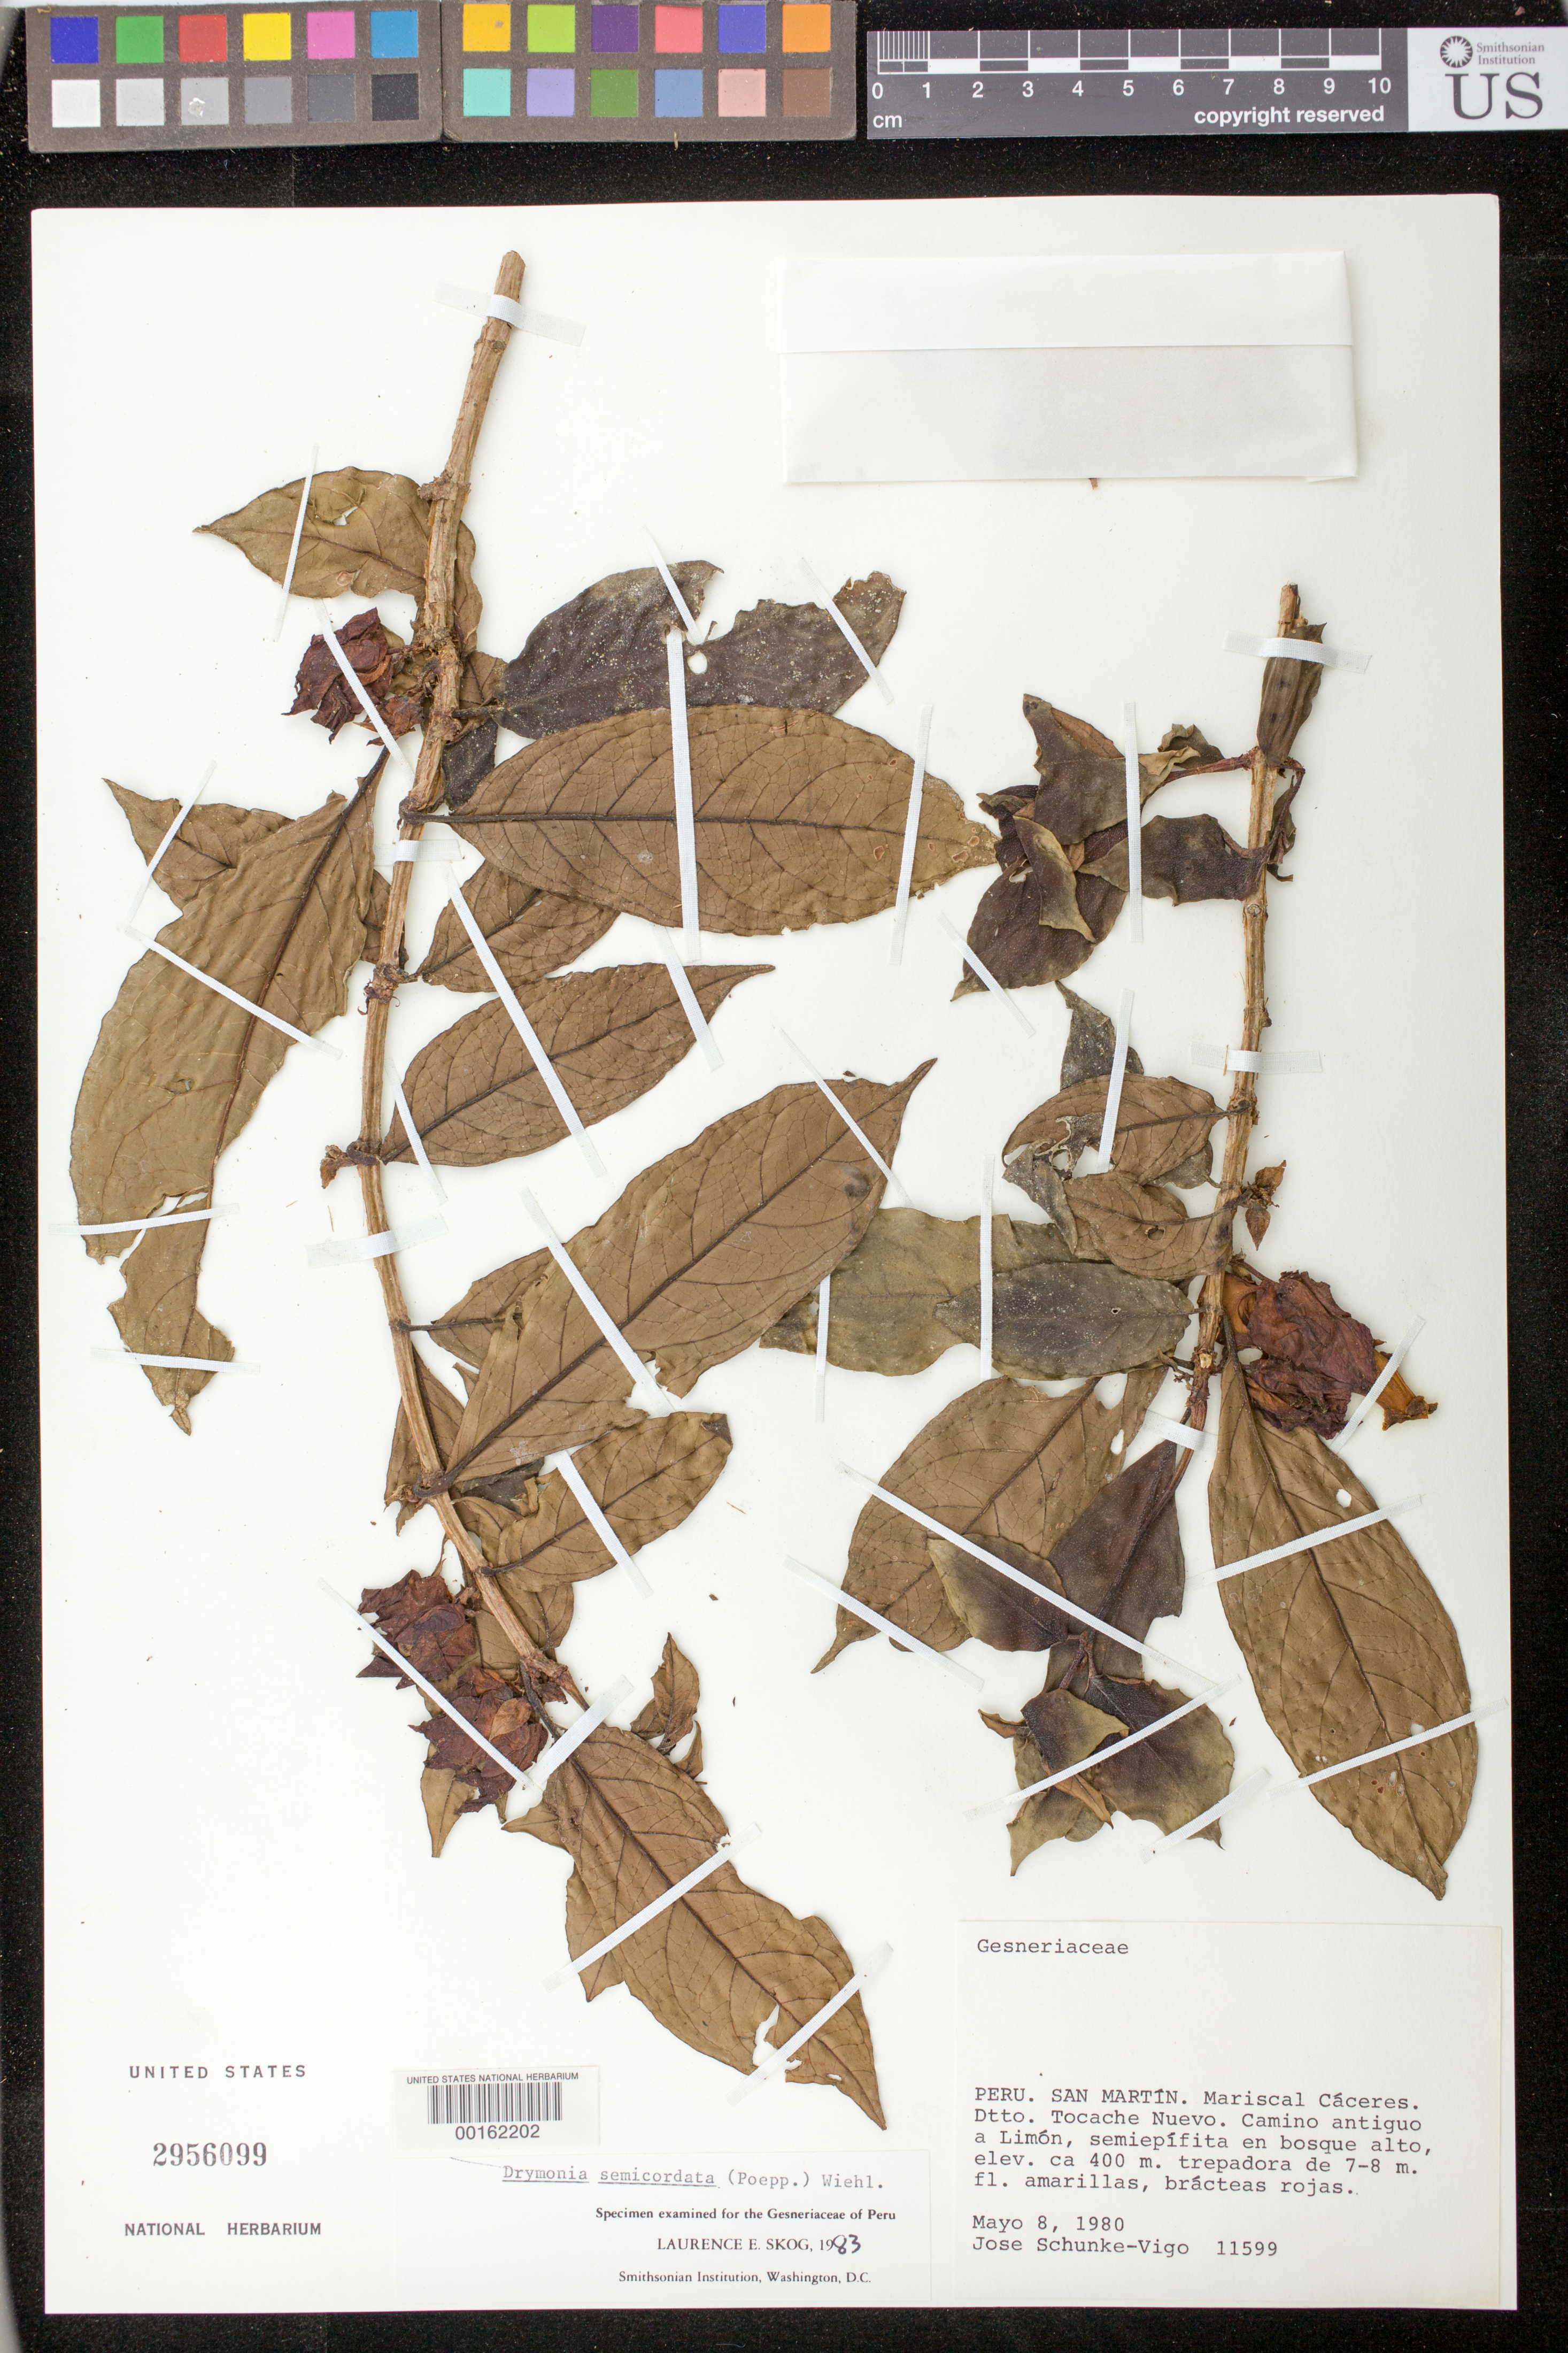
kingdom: Plantae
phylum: Tracheophyta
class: Magnoliopsida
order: Lamiales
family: Gesneriaceae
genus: Drymonia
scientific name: Drymonia semicordata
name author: (Poepp.) Wiehler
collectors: J. Schunke Vigo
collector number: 11599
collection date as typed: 08 May 1980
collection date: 1980-05-08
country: Peru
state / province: San Martín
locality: Prov. Mariscal Cáceres, Dtto. Tocache Nuevo, old road to Limon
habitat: Semiepiphyte in tall forest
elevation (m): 400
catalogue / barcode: US 2956099